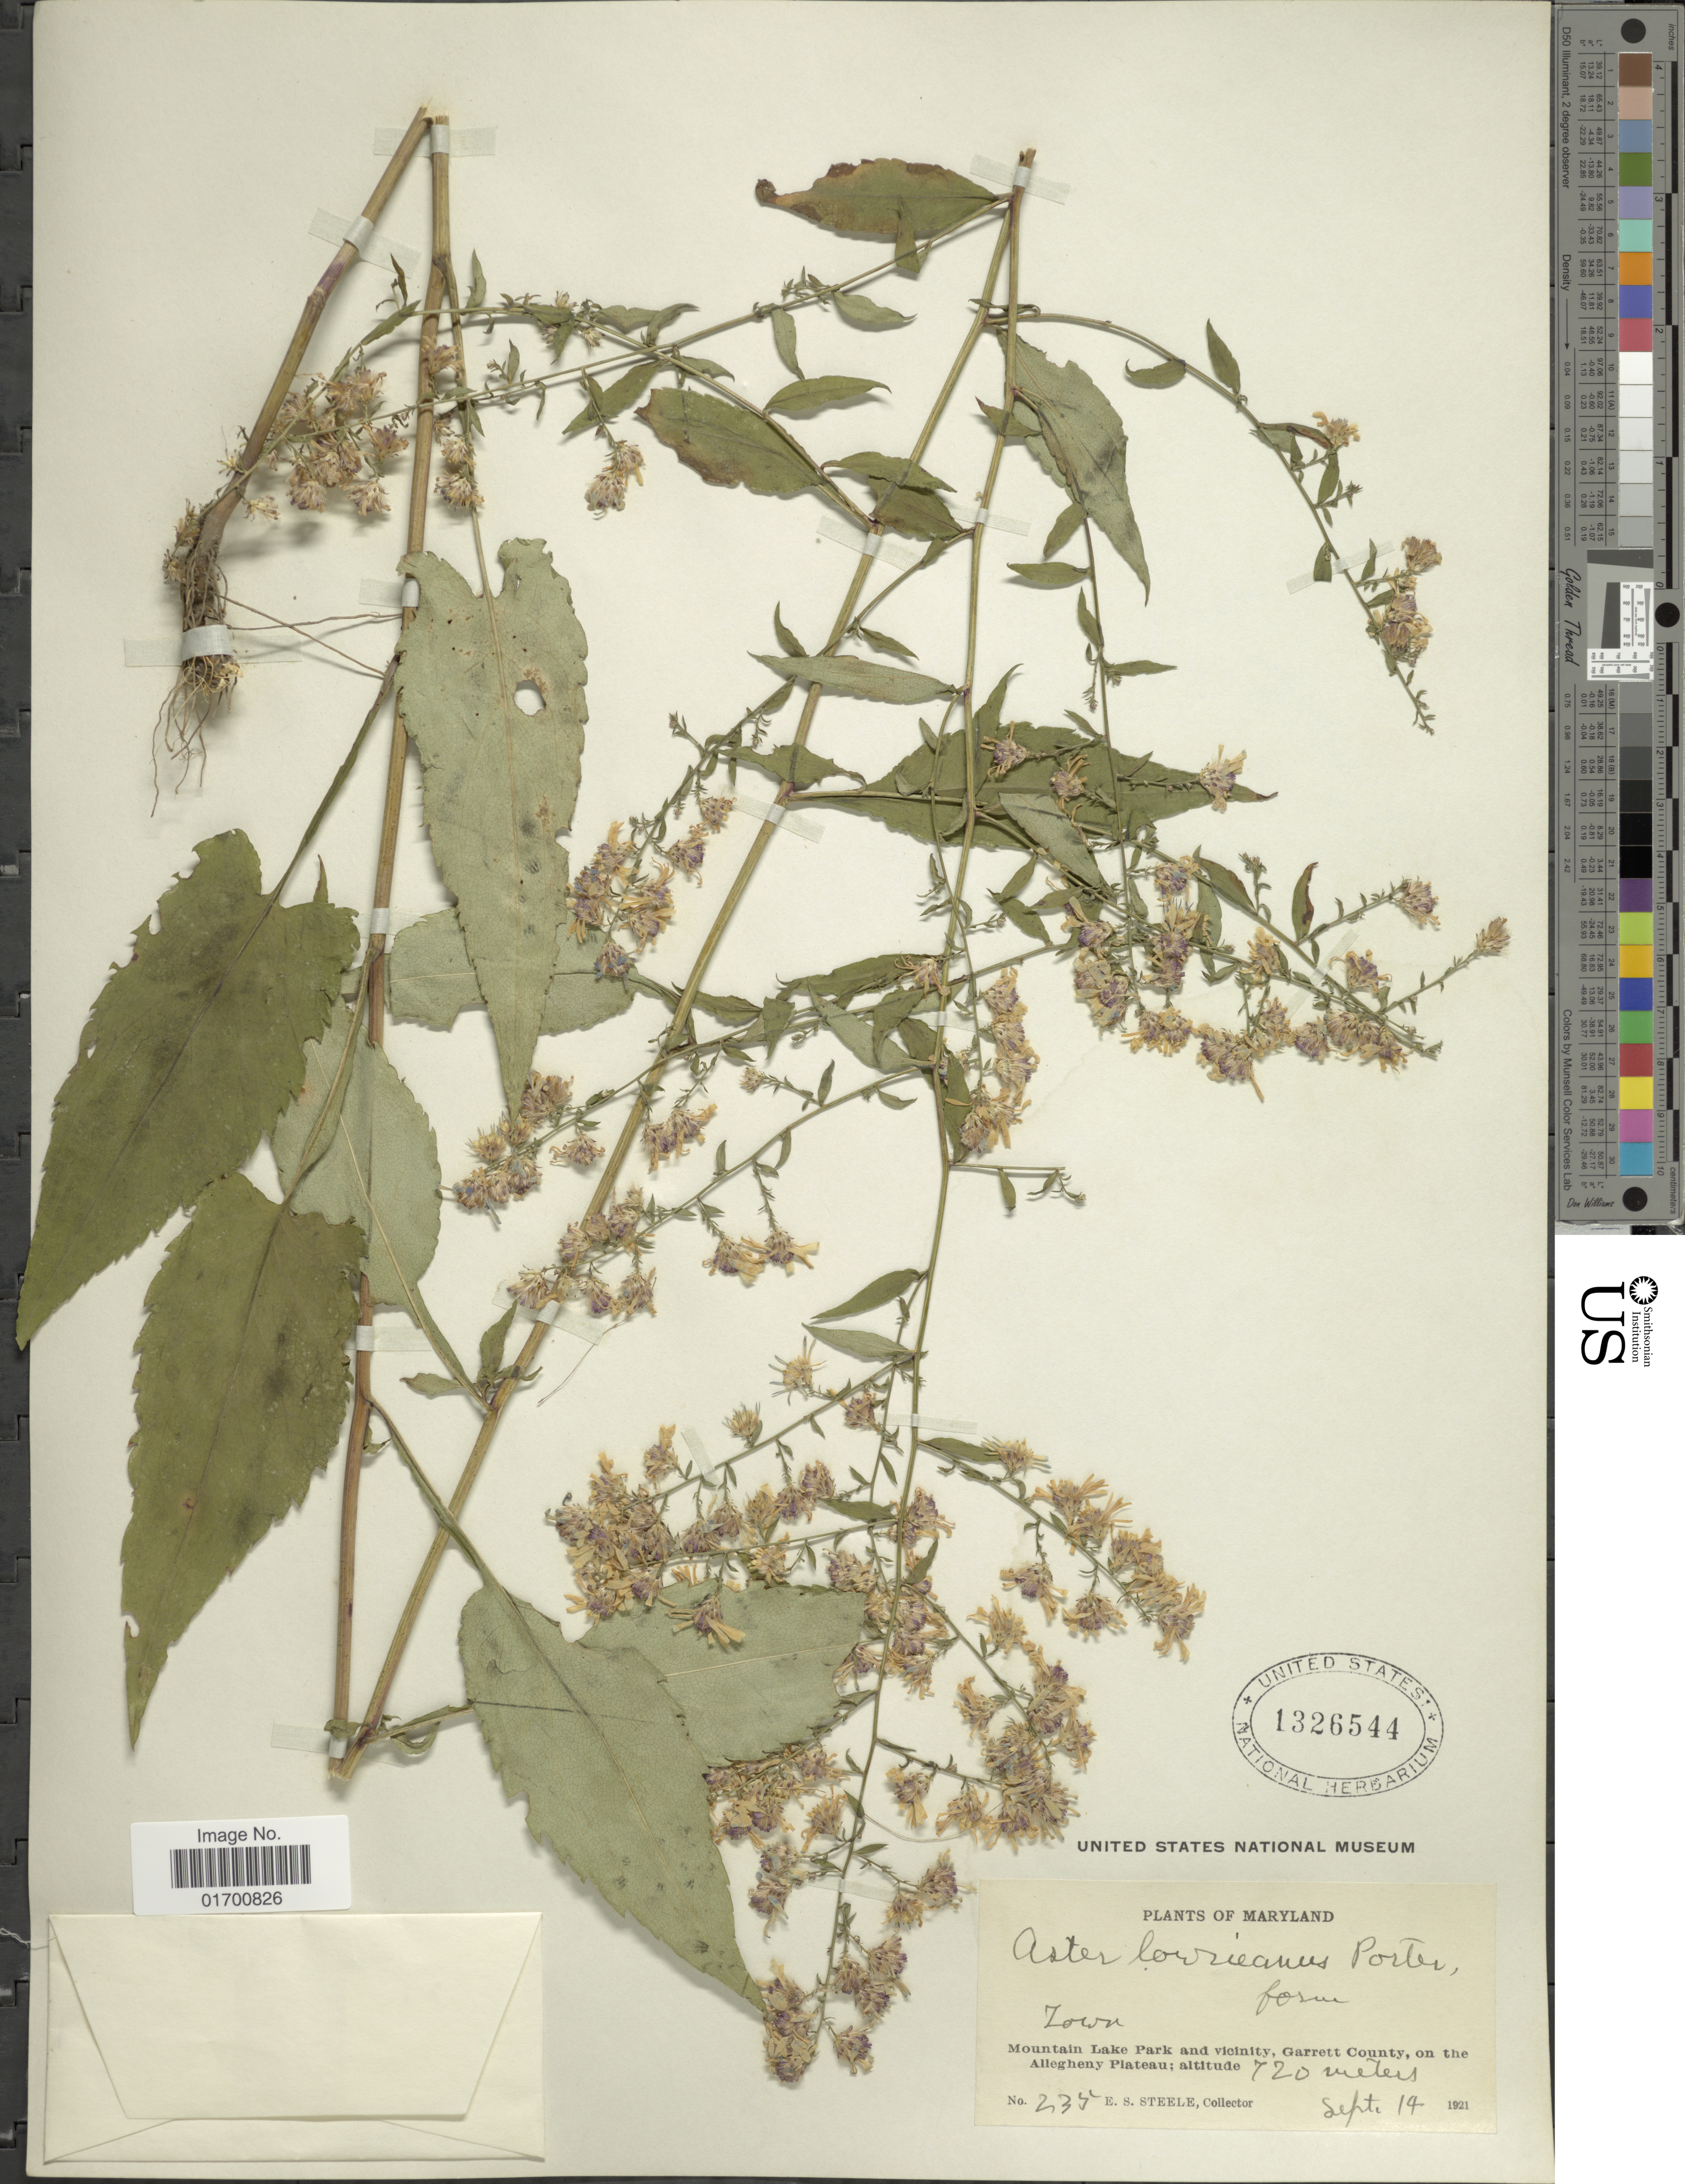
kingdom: Plantae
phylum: Tracheophyta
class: Magnoliopsida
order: Asterales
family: Asteraceae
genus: Symphyotrichum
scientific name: Symphyotrichum lowrieanum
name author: (Porter) G.L. Nesom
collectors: E. Steele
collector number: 235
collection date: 1921-09-14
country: United States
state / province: Maryland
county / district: Garrett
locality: Mountain Lake Park and Vicinity, Garrett County, on the Allegheny Plateau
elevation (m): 720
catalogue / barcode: US 1326544